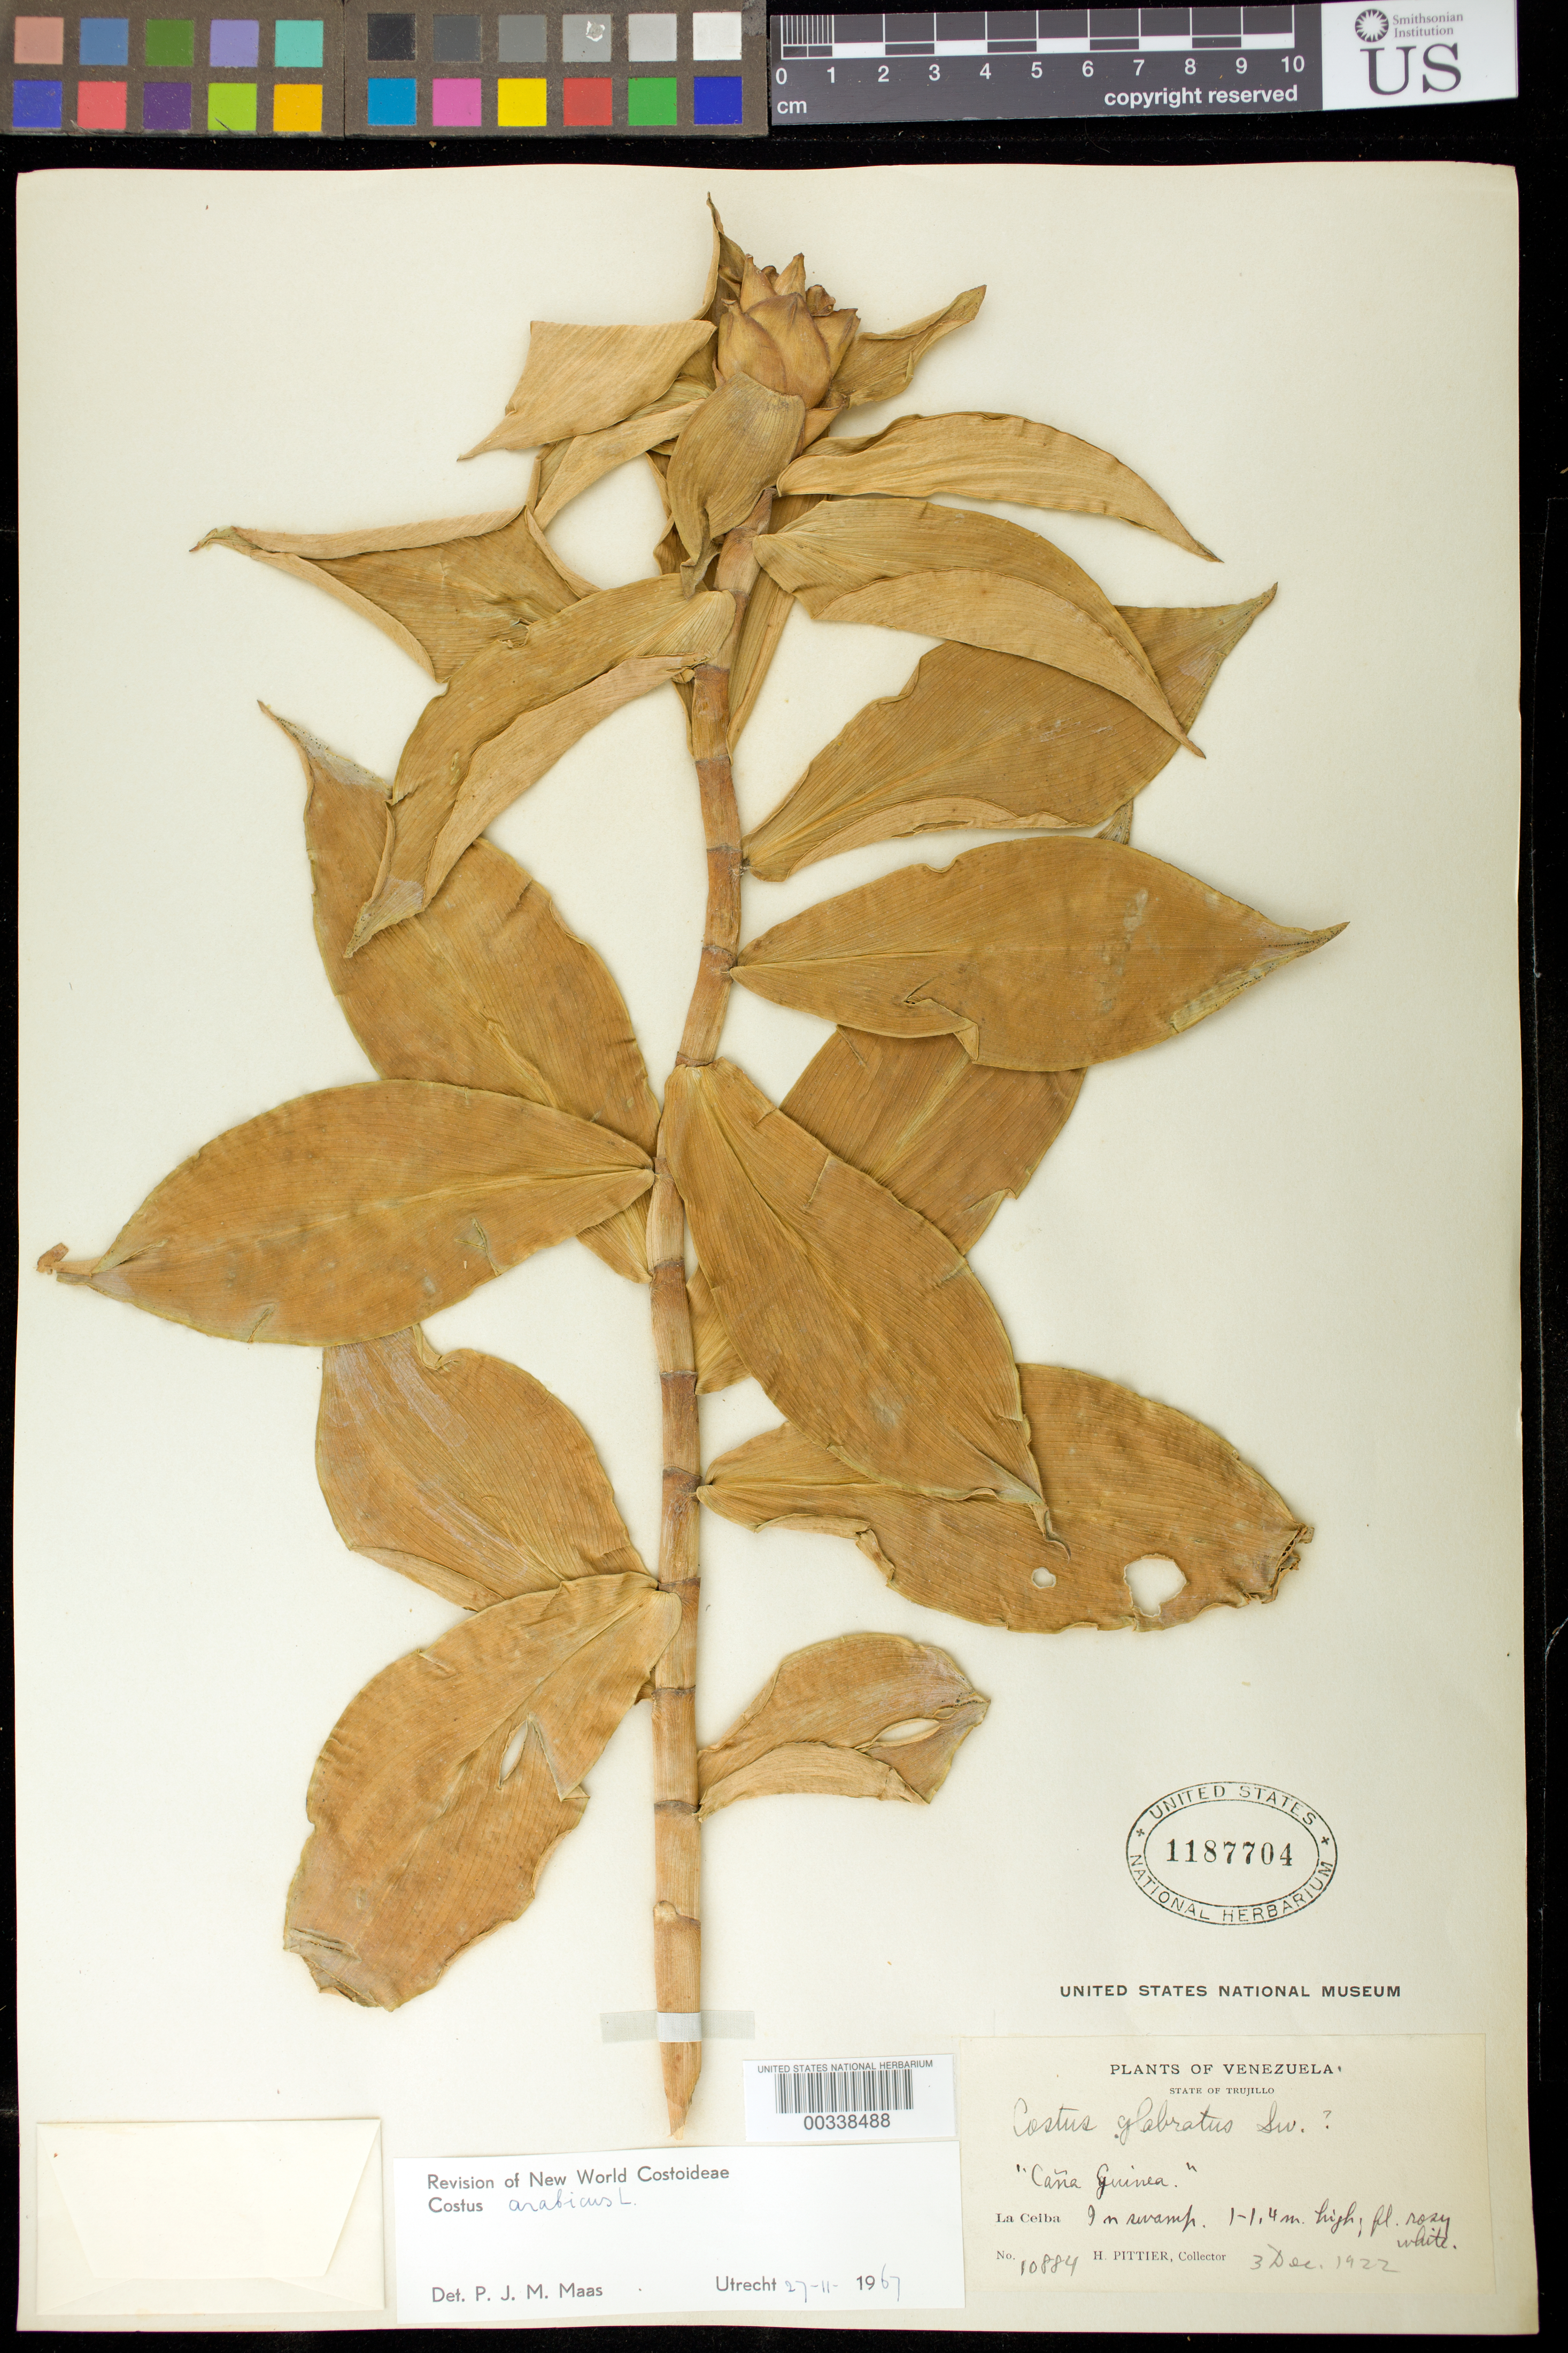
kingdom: Plantae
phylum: Tracheophyta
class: Liliopsida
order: Zingiberales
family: Costaceae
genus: Costus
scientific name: Costus arabicus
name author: L.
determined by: Maas, Paul J. M.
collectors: H. F. Pittier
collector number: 10884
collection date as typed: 03 Dec 1922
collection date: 1922-12-03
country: Venezuela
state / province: Trujillo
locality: La ceiba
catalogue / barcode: US 1187704